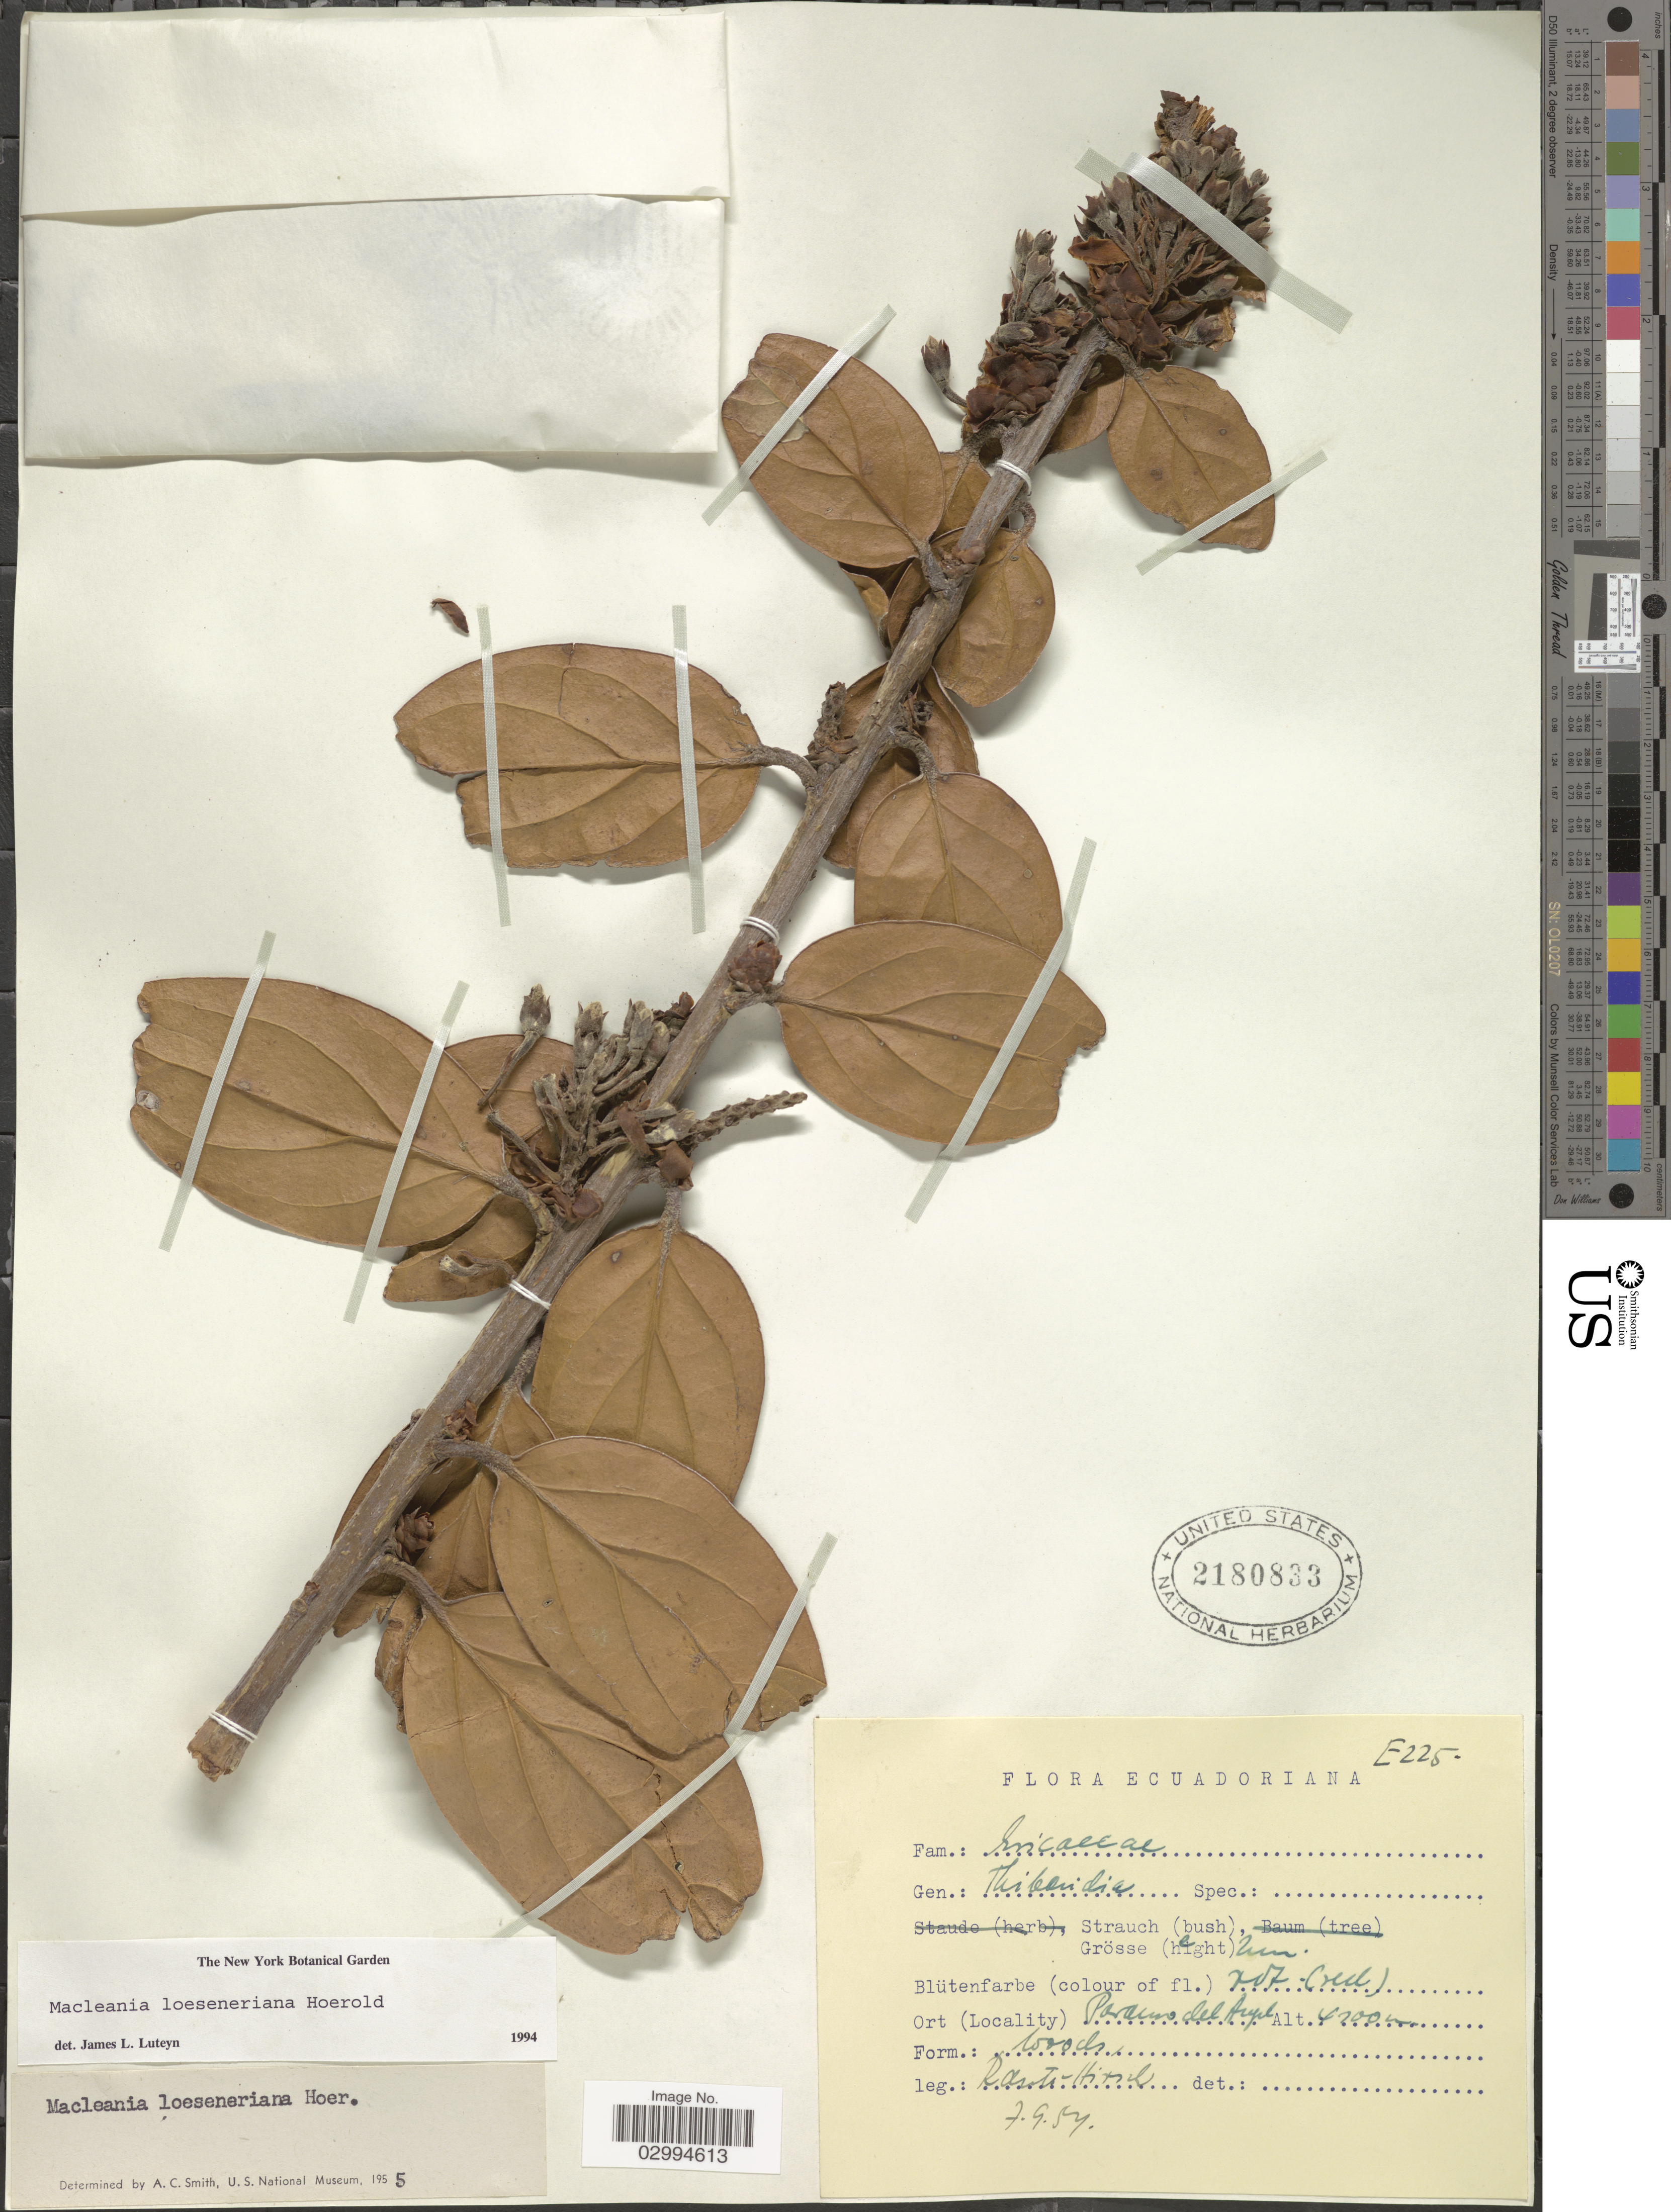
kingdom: Plantae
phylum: Tracheophyta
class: Magnoliopsida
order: Ericales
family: Ericaceae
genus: Macleania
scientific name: Macleania loeseneriana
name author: Hoerold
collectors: W. Rauh & G. Hirsch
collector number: E225?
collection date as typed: Transcribed d/m/y: 7/9/54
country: Ecuador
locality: Ecuadoriana. Paramo del Aryel [interpreted].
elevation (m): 4200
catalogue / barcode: US 2180833